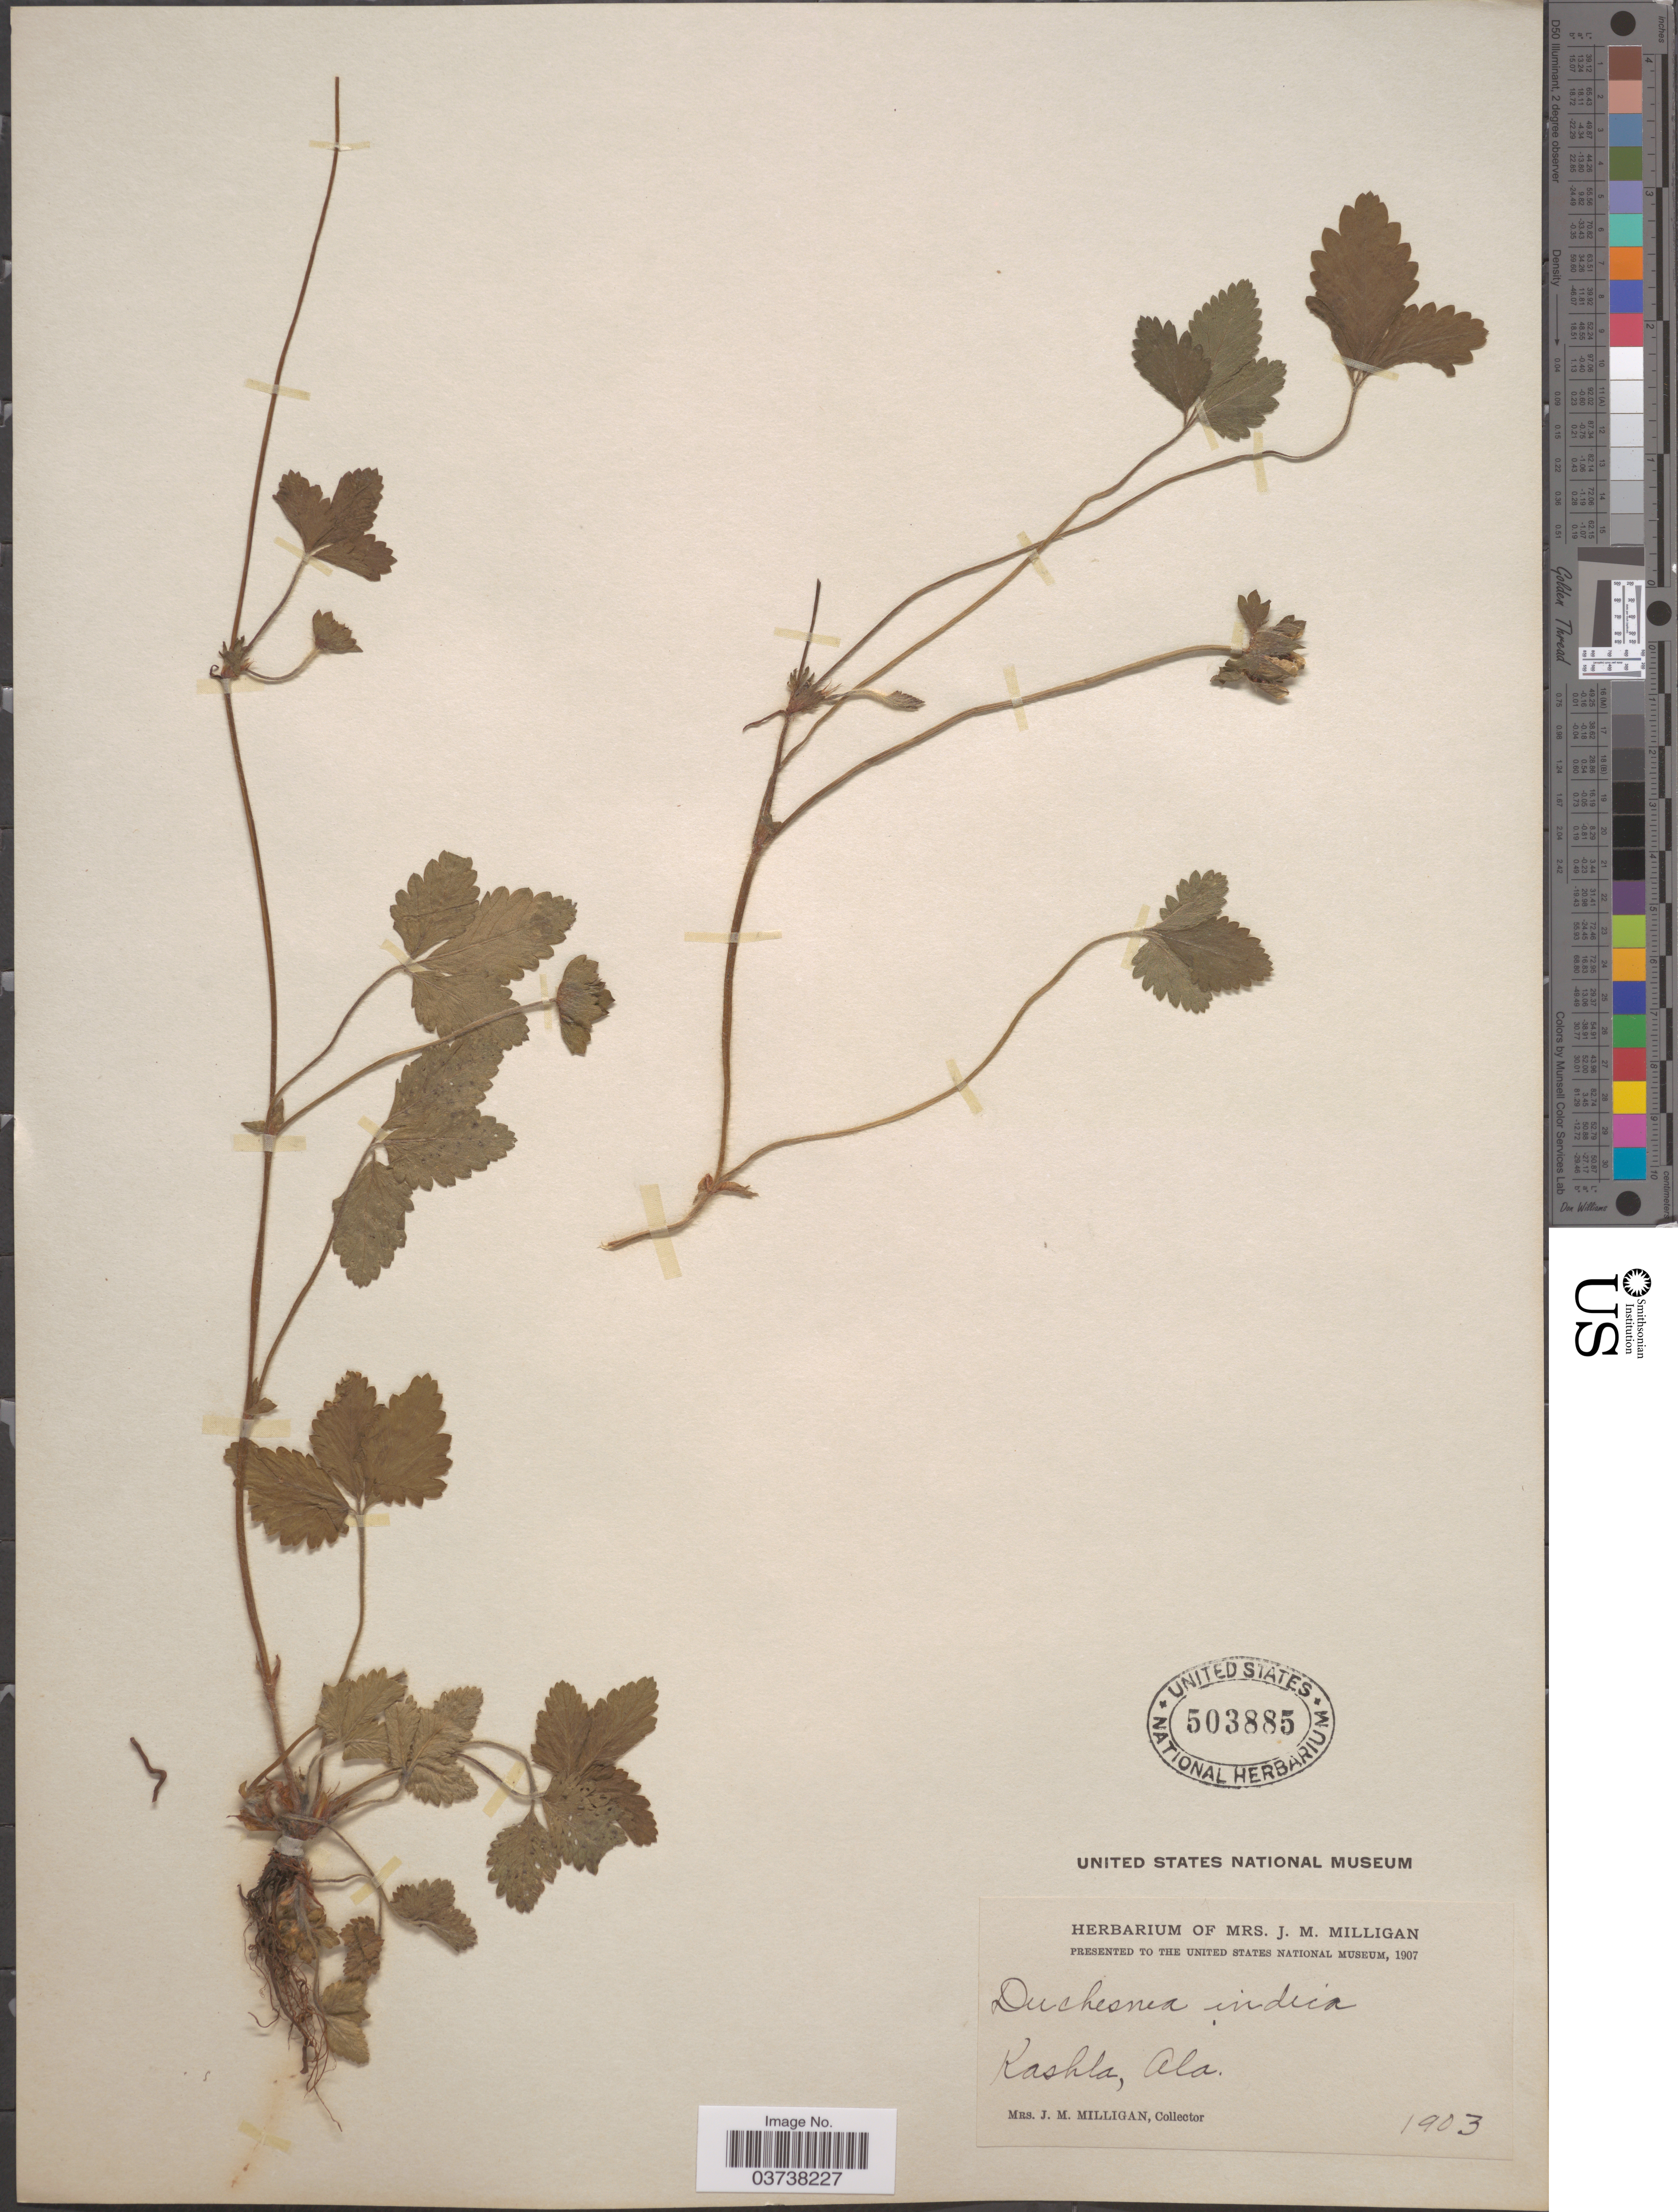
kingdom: Plantae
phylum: Tracheophyta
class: Magnoliopsida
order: Rosales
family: Rosaceae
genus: Potentilla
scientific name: Potentilla indica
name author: (Andrews) Th. Wolf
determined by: Strong, Mark T., (BOT), Smithsonian Institution - National Museum of Natural History (UNITED STATES)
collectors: J. Milligan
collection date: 1903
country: United States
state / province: Alabama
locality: Kashla.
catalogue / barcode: US 503885